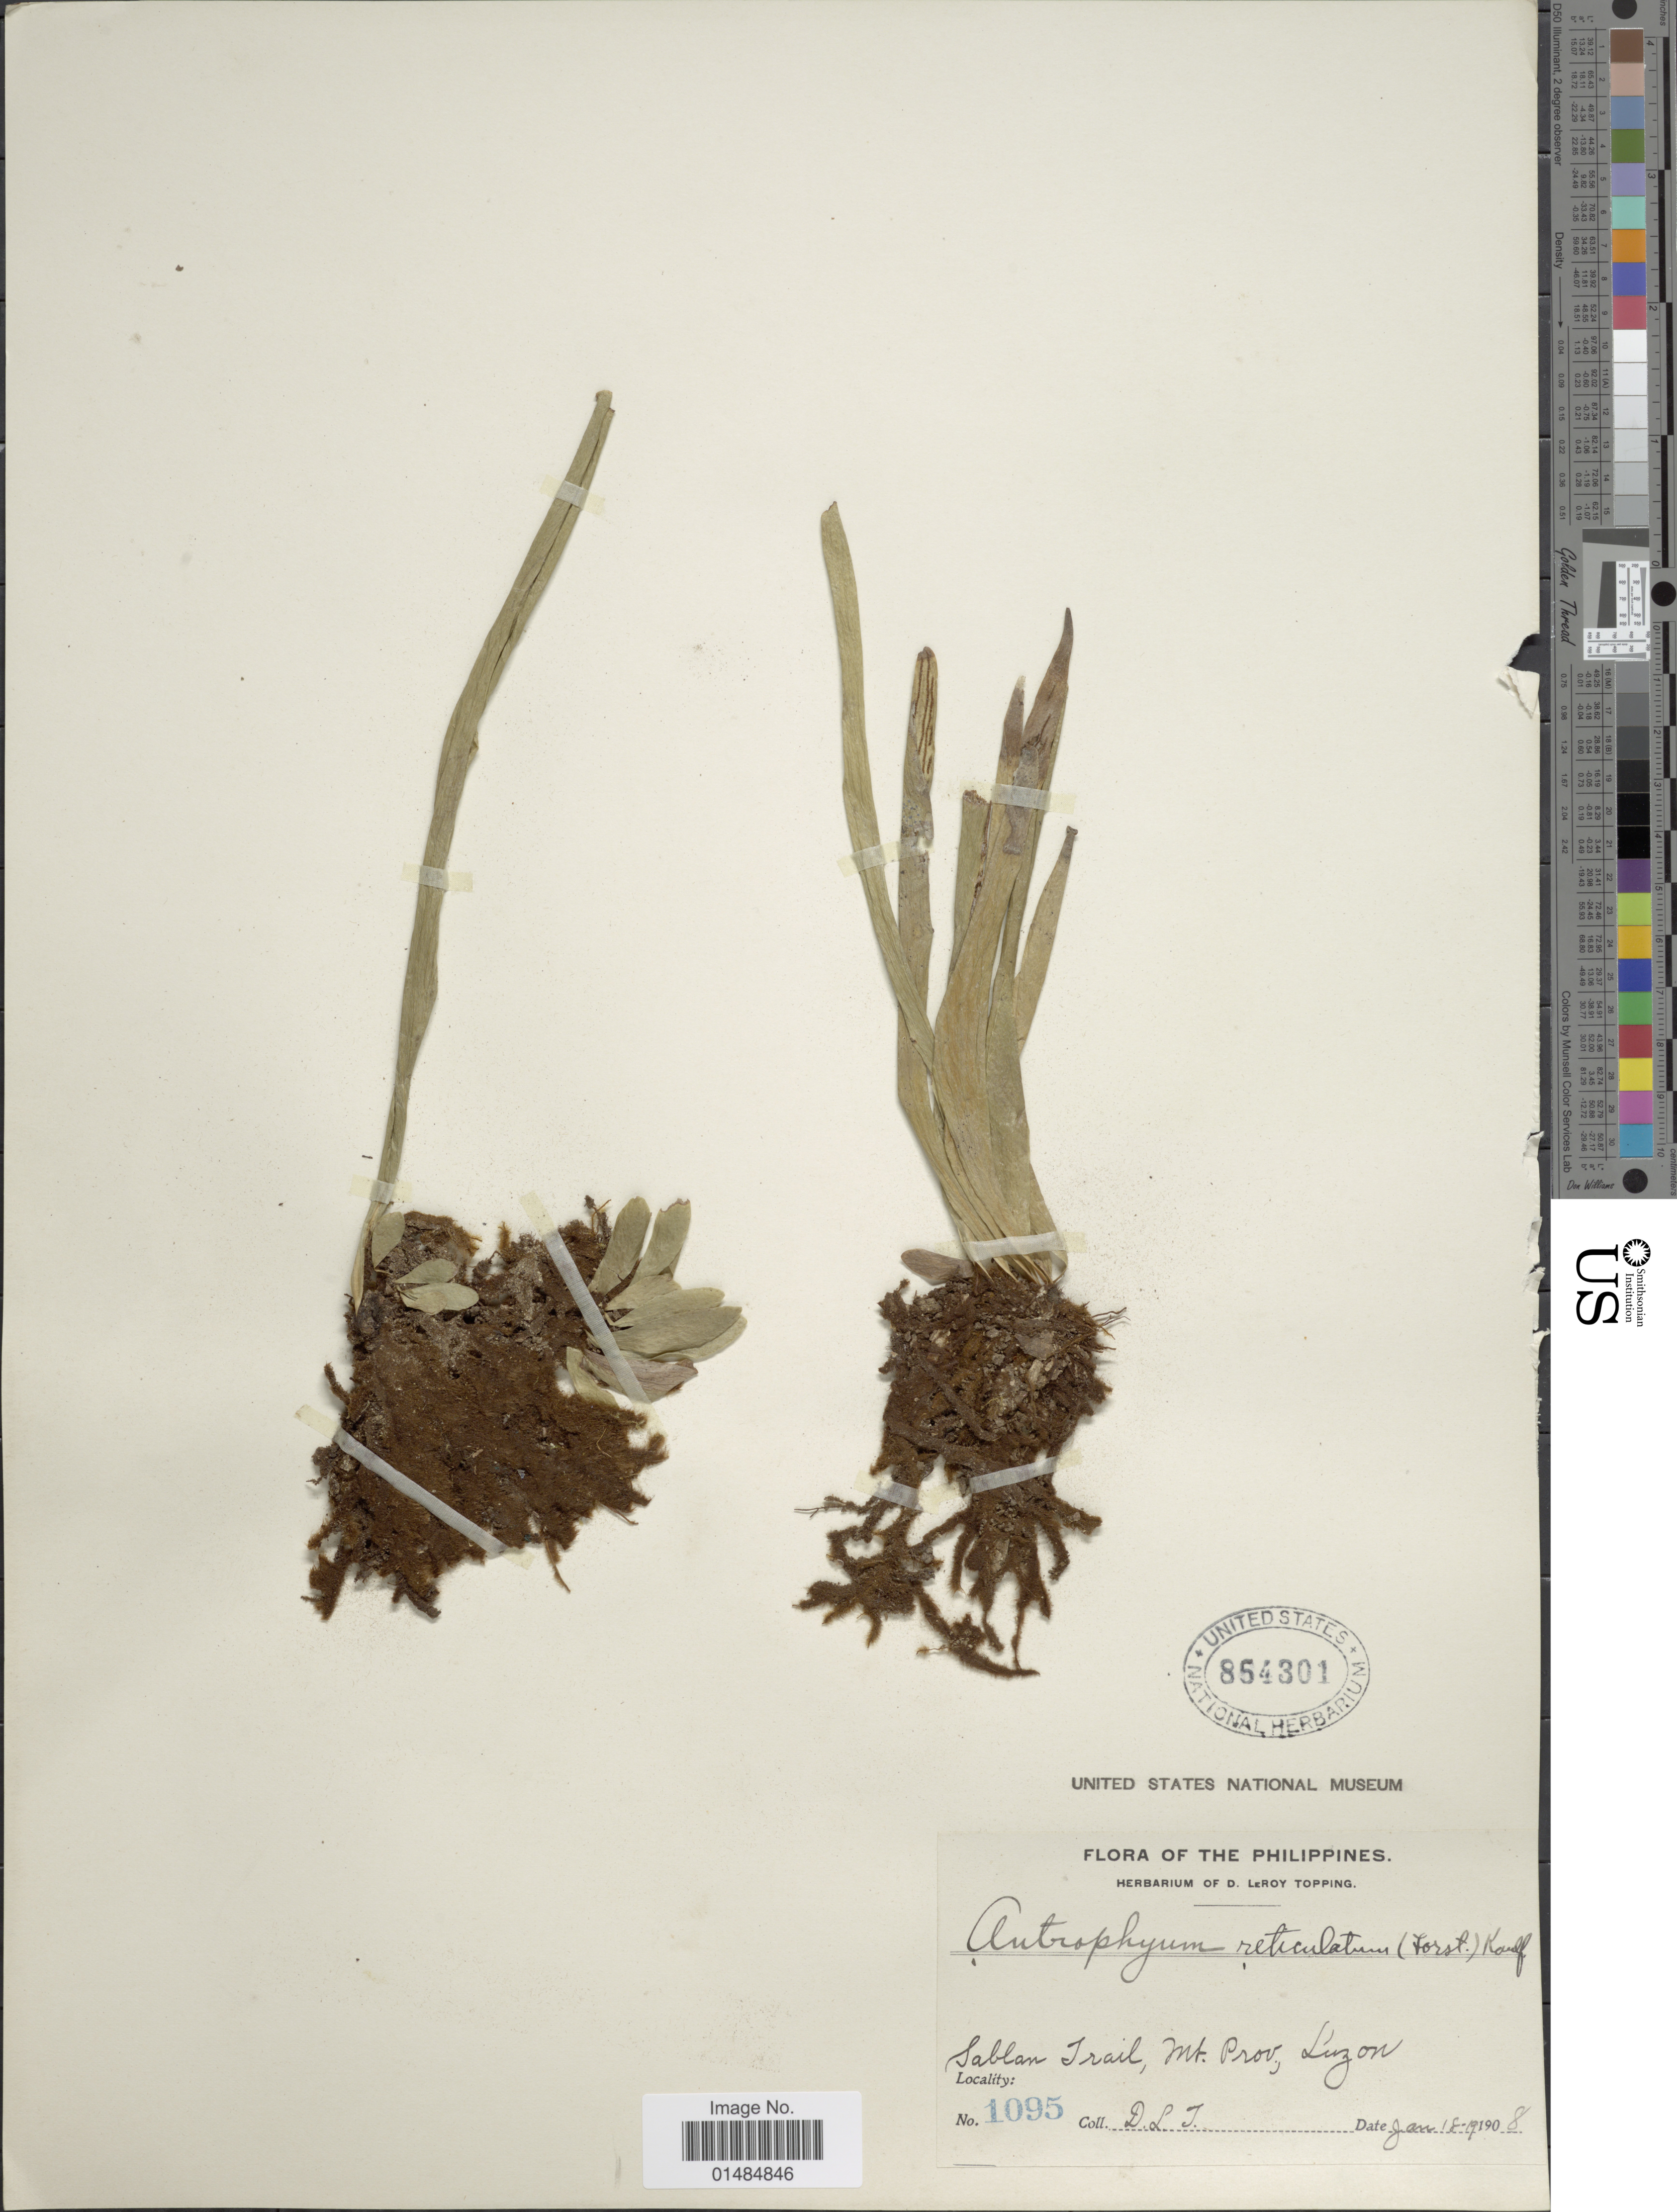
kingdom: Plantae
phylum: Tracheophyta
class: Polypodiopsida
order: Polypodiales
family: Pteridaceae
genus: Antrophyum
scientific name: Antrophyum reticulatum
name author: (G. Forst.) Kaulf.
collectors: D. L. Topping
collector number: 1095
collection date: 1908-01-18/1908-01-19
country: Philippines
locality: Sablan Trait, Mt. Prov., Luzon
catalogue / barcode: US 854301